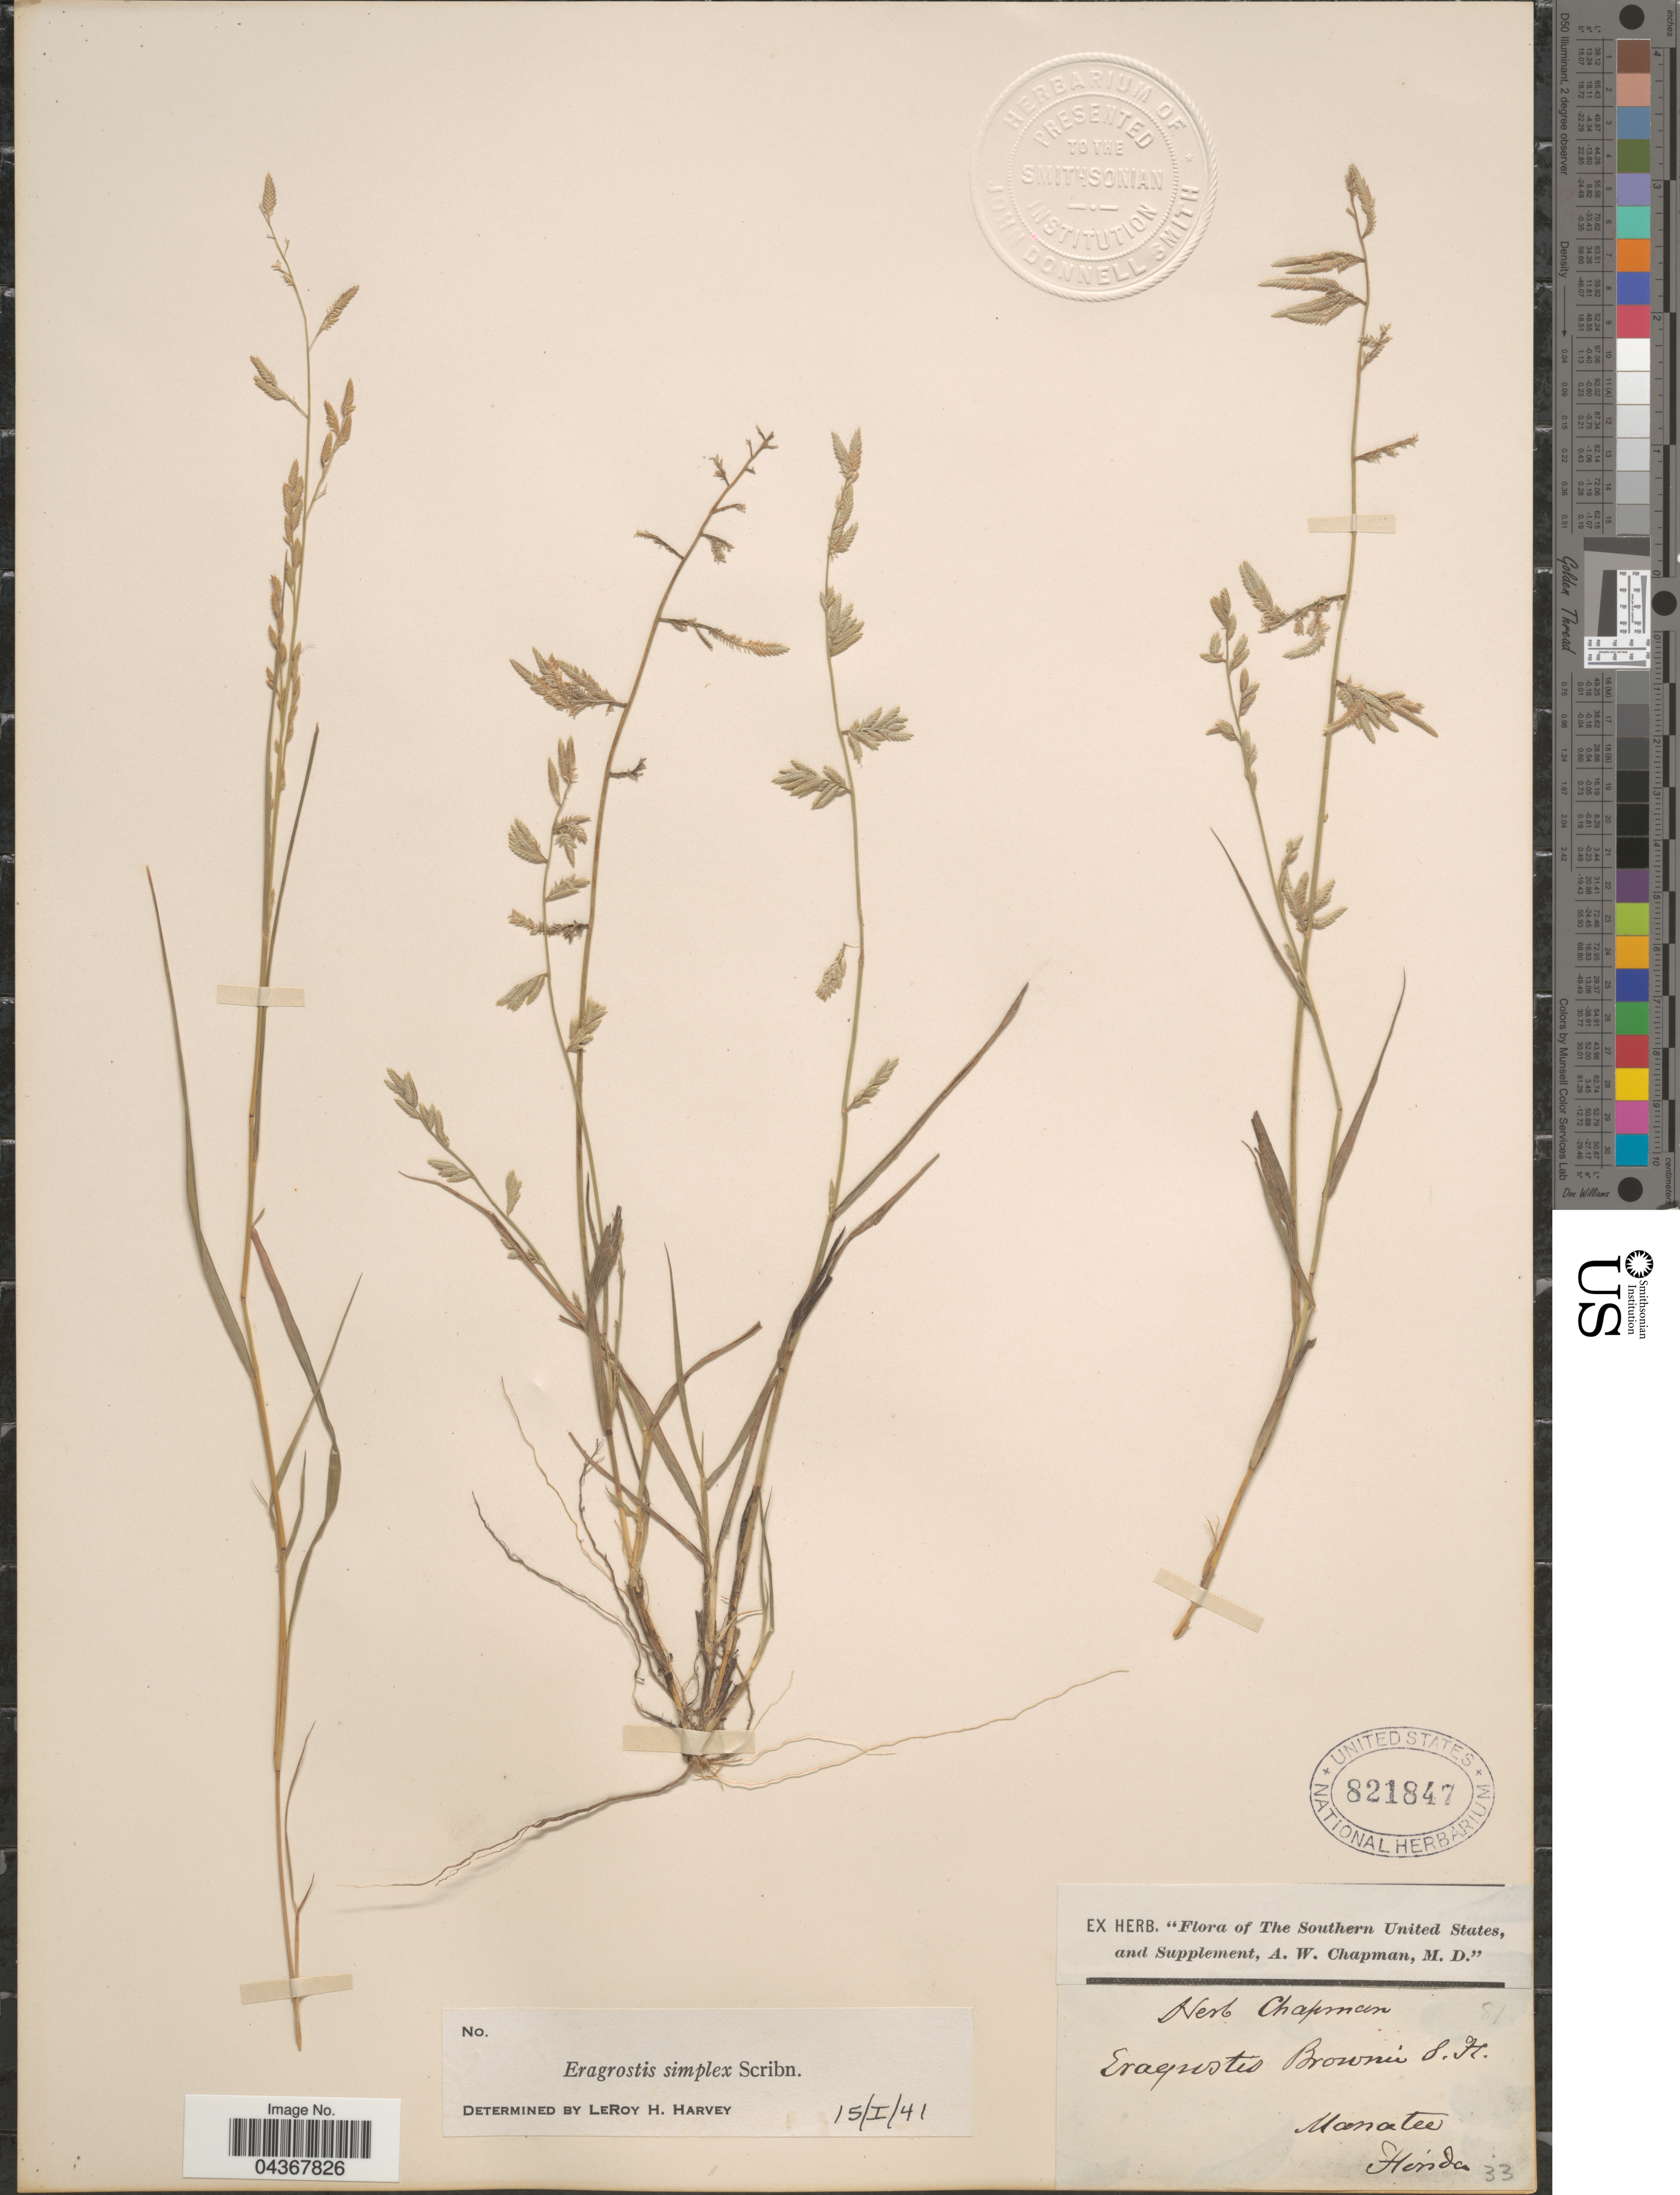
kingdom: Plantae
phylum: Tracheophyta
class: Liliopsida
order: Poales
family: Poaceae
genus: Eragrostis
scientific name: Eragrostis cumingii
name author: Steud.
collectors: ex herb. A.W. Chapman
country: United States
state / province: Florida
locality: The Southern United States. Manatee.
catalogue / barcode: US 821847